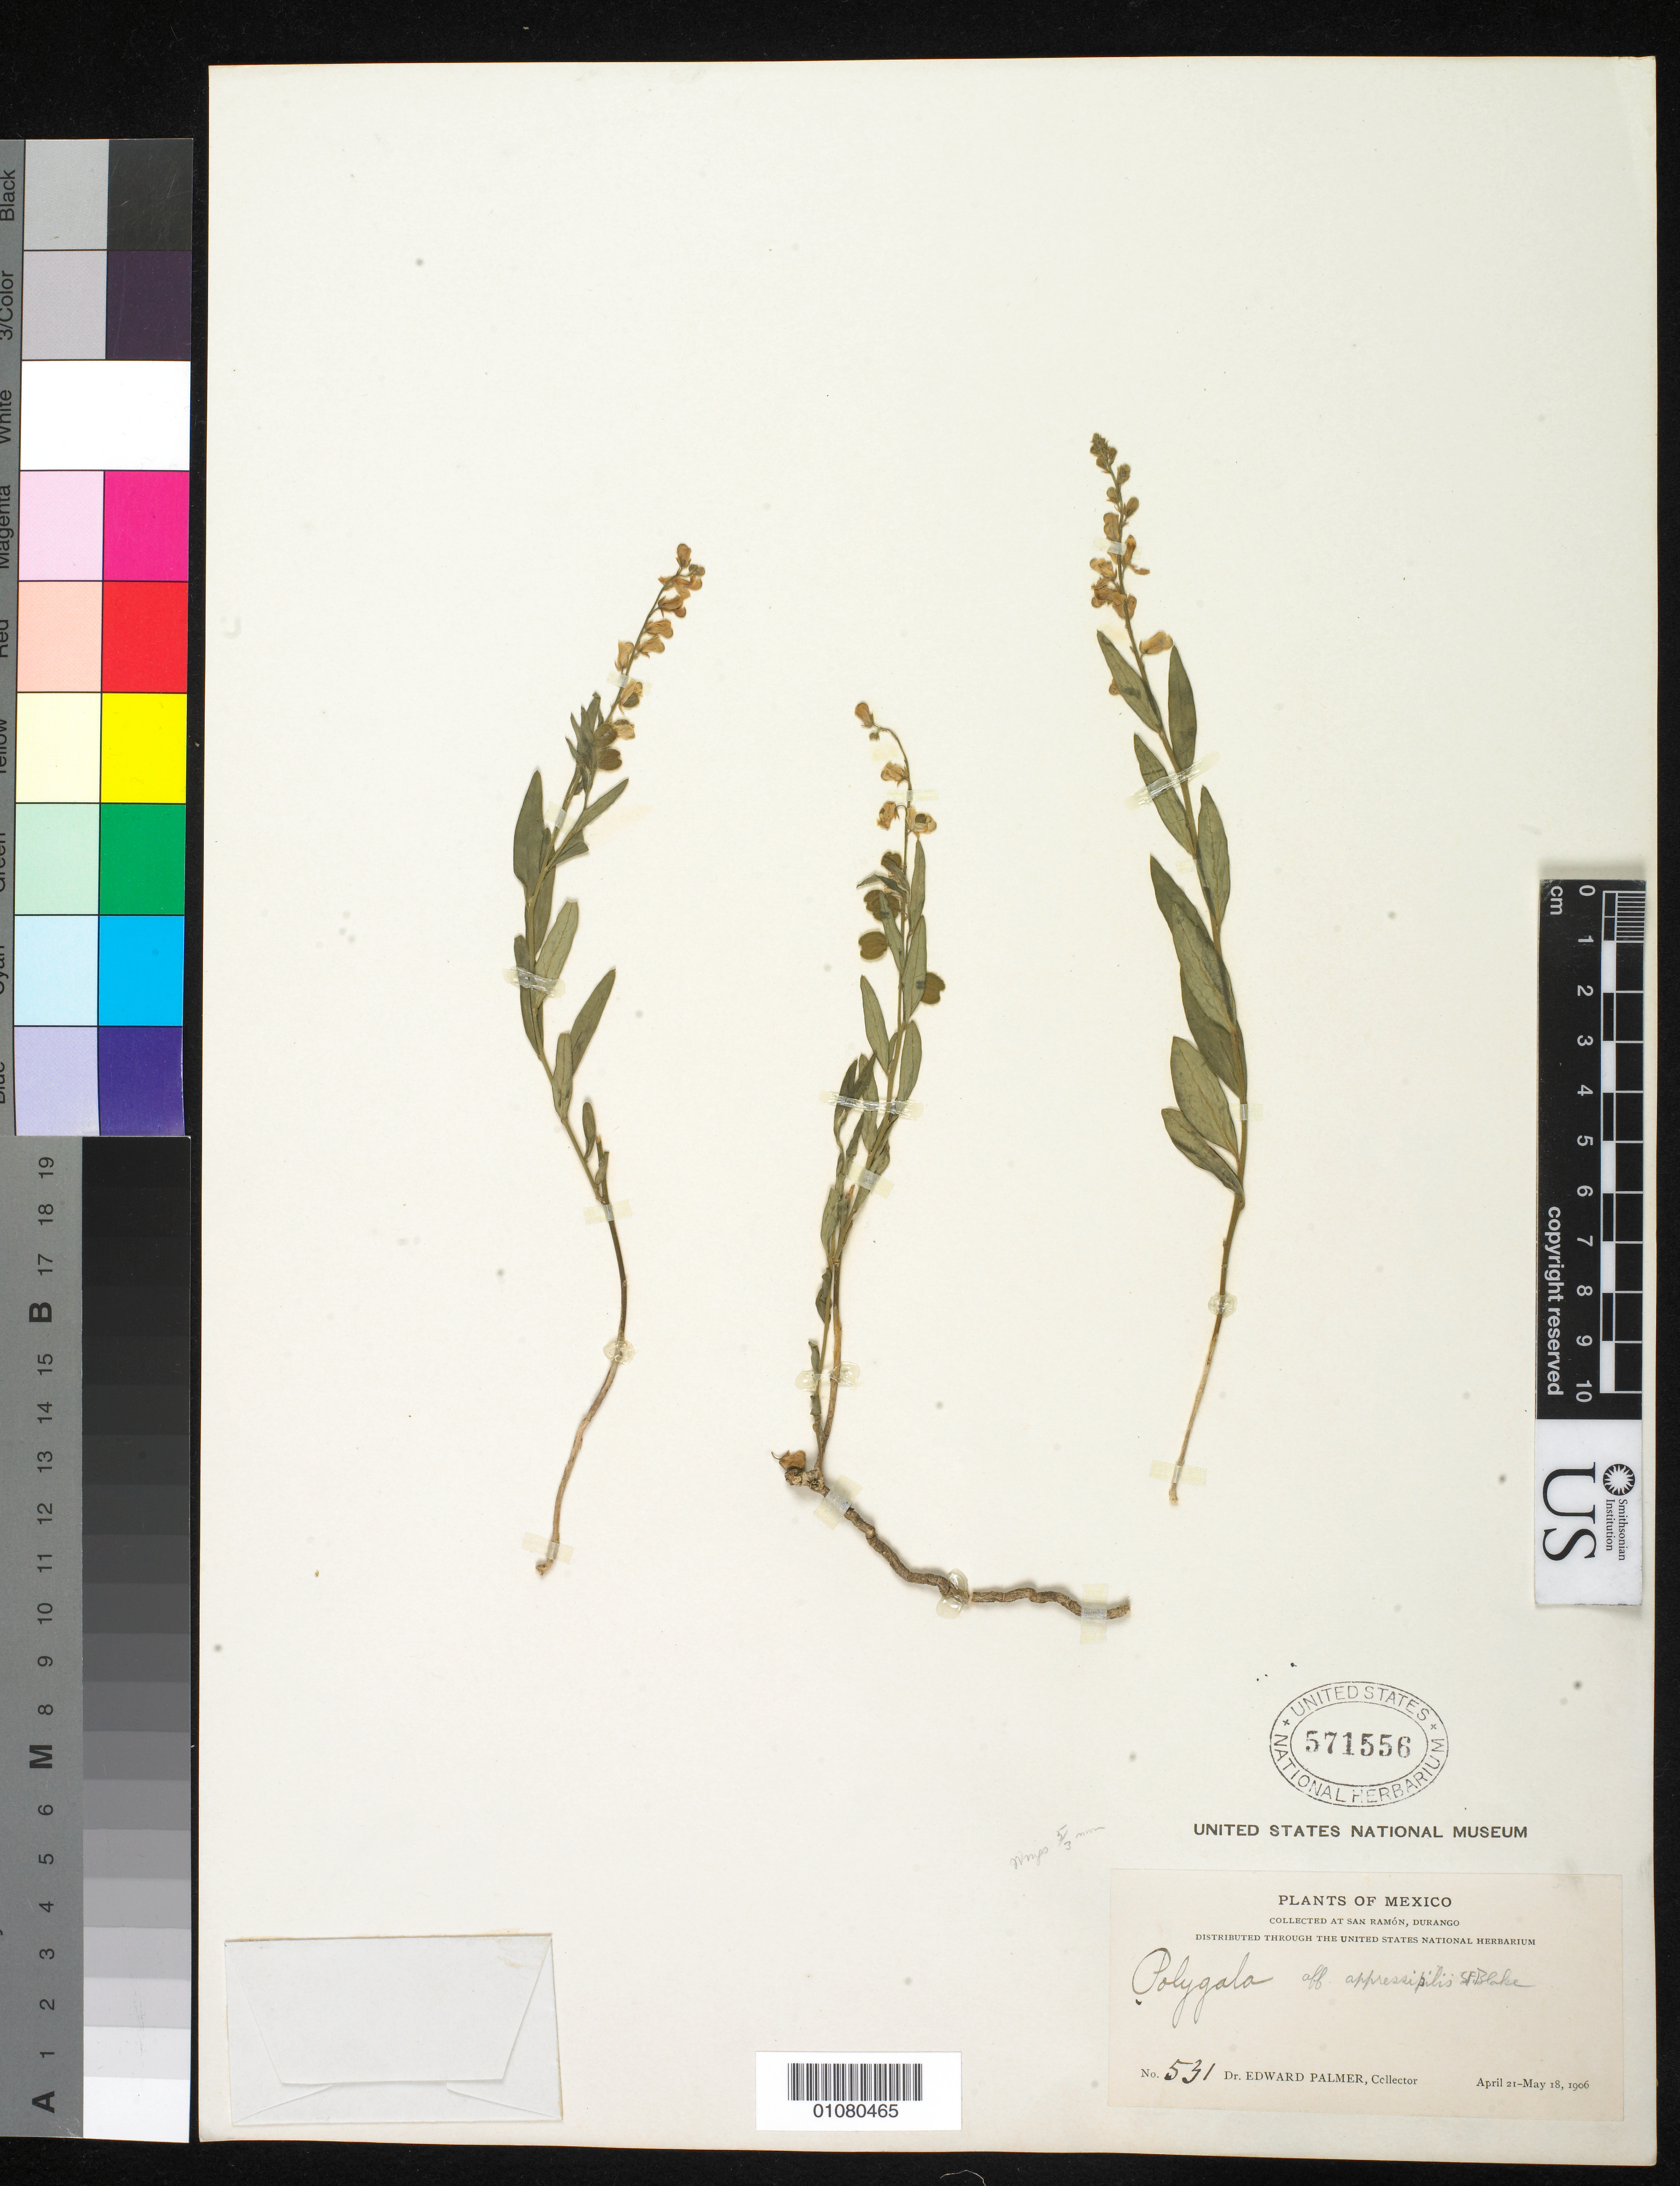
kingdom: Plantae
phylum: Tracheophyta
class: Magnoliopsida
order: Fabales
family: Polygalaceae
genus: Polygala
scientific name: Polygala appressipilis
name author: S.F. Blake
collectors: E. Palmer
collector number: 531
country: Mexico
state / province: Durango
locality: San Ramon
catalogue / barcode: US 571556